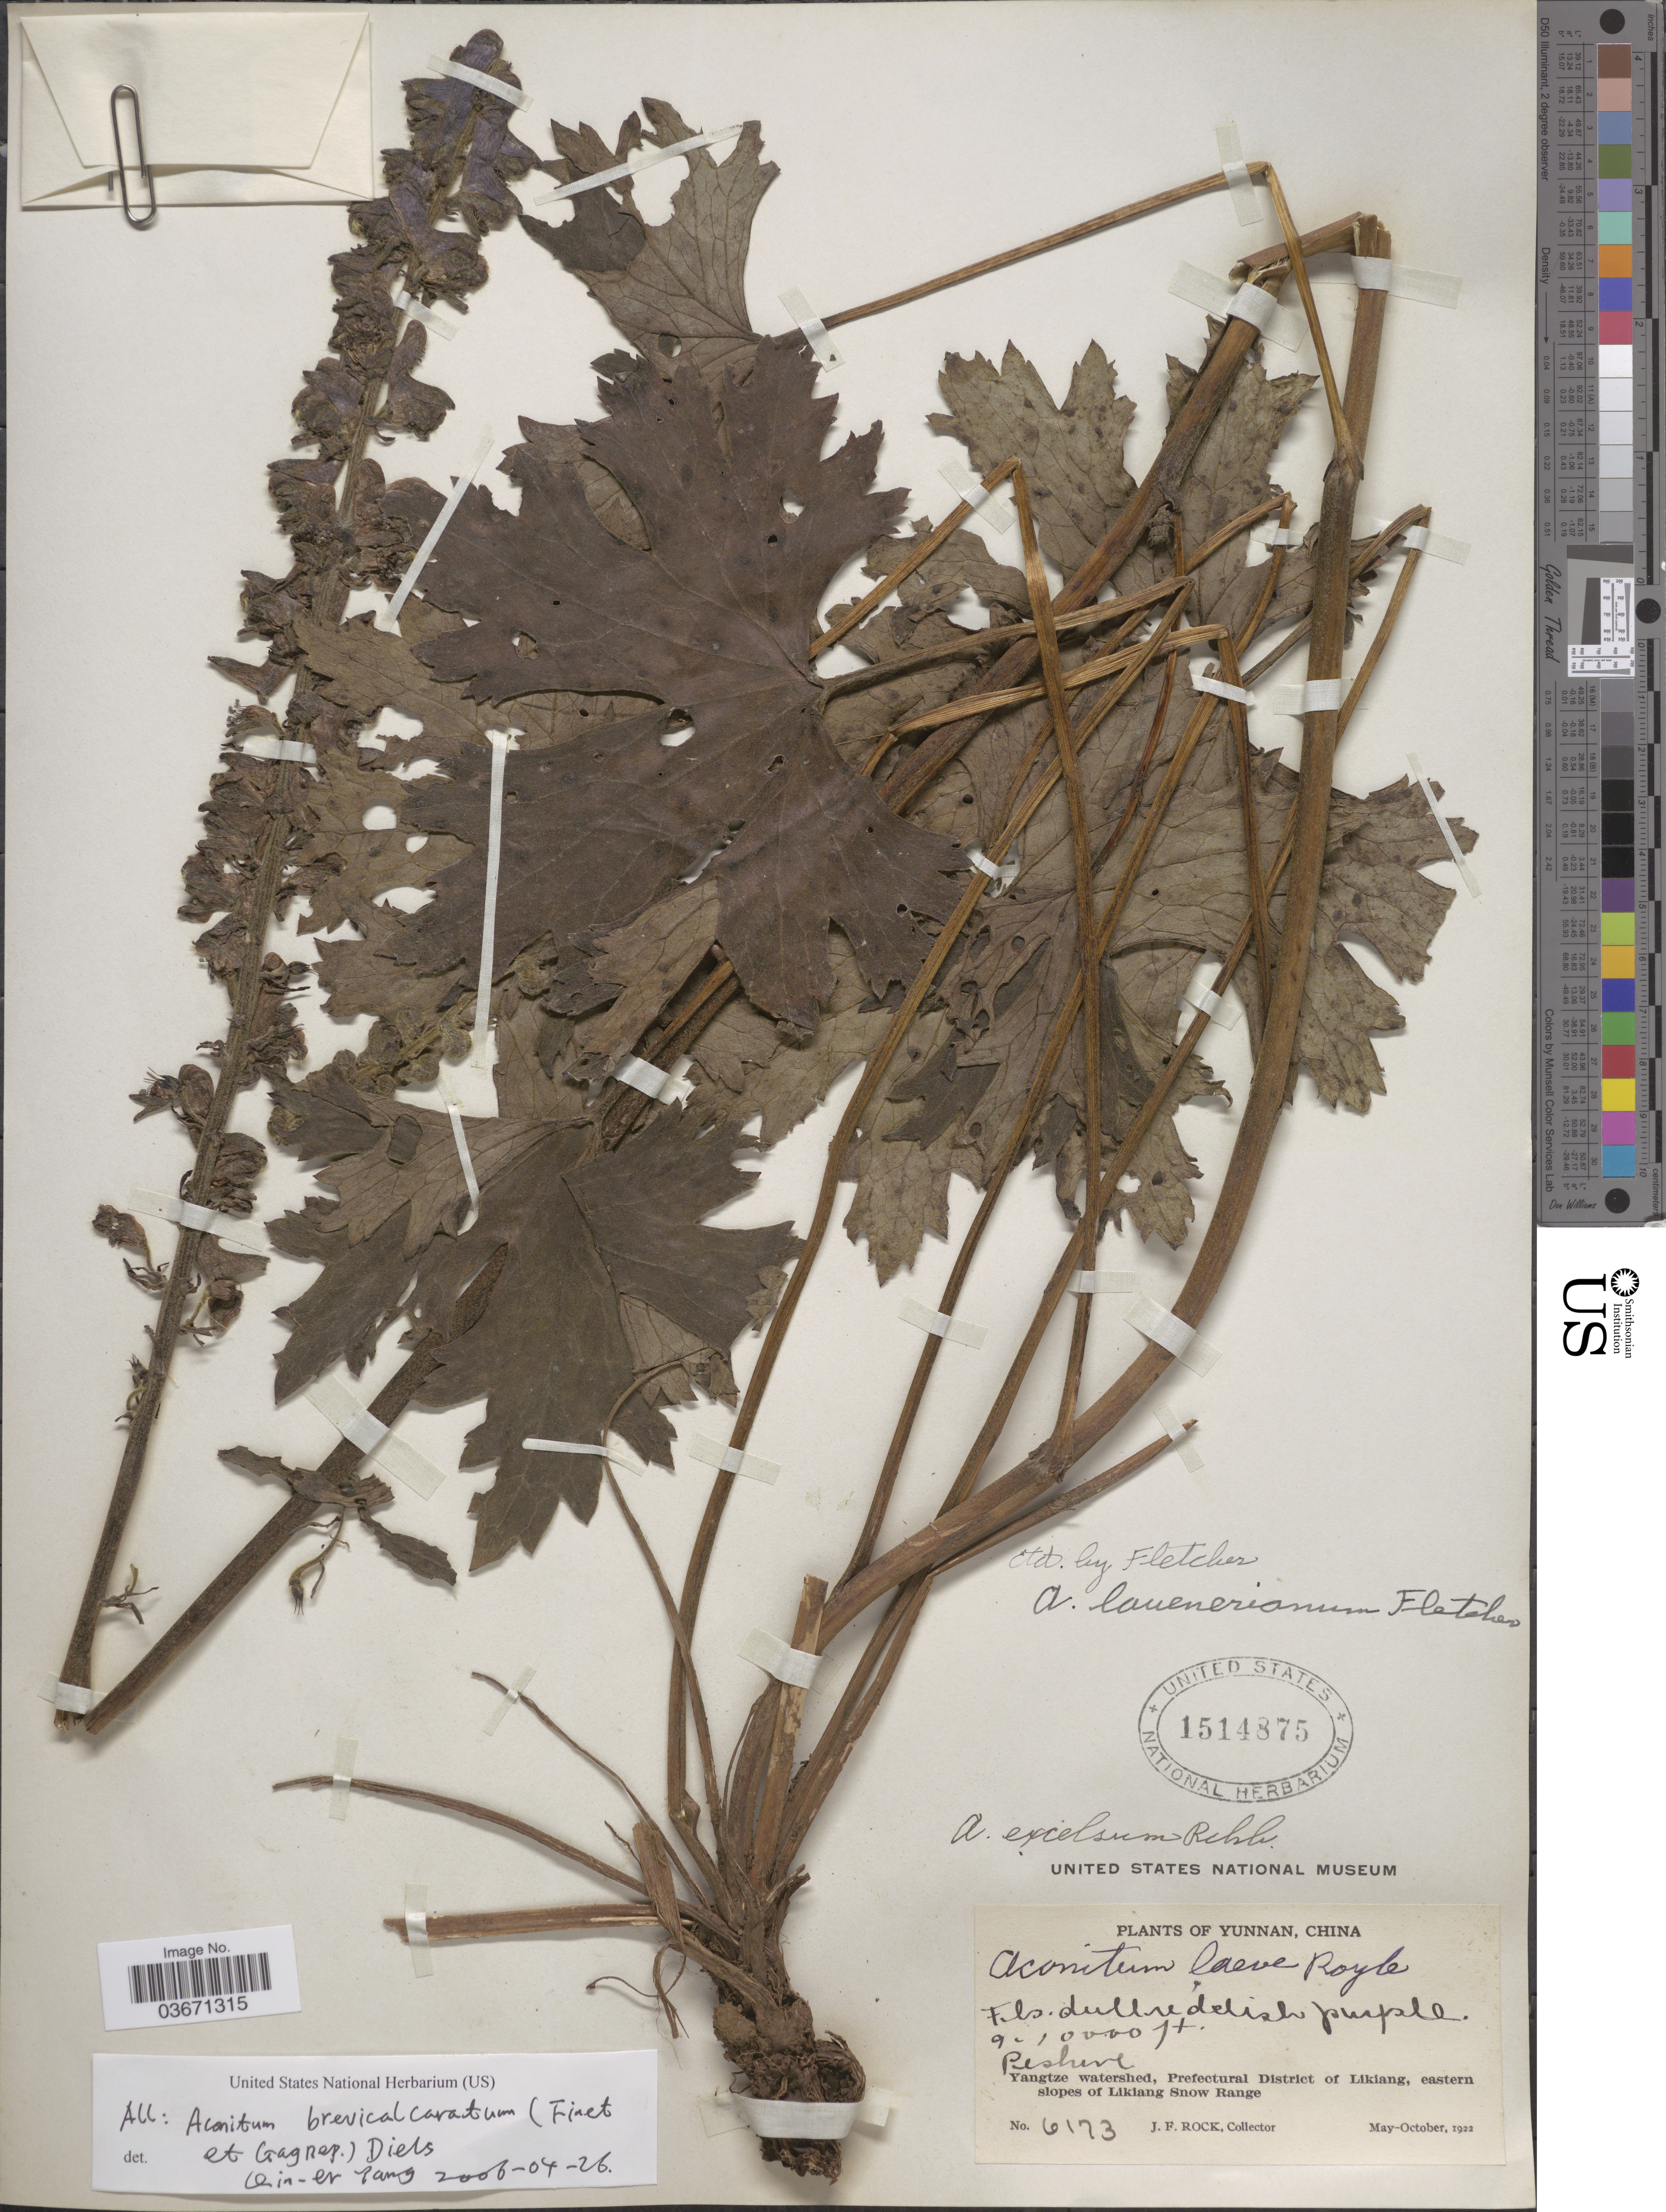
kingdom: Plantae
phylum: Tracheophyta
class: Magnoliopsida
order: Ranunculales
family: Ranunculaceae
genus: Aconitum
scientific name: Aconitum brevicalcaratum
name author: (Finet & Gagnep.) Diels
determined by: Yang, Q. E.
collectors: J. Rock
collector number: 6173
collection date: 1922-05/1922-10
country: China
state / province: Yunnan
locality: Peshwe. Yangtze watershed, Prefectural District of Likiang, eastern slopes of Likiang Snow Range.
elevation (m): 2743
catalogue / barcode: US 1514875